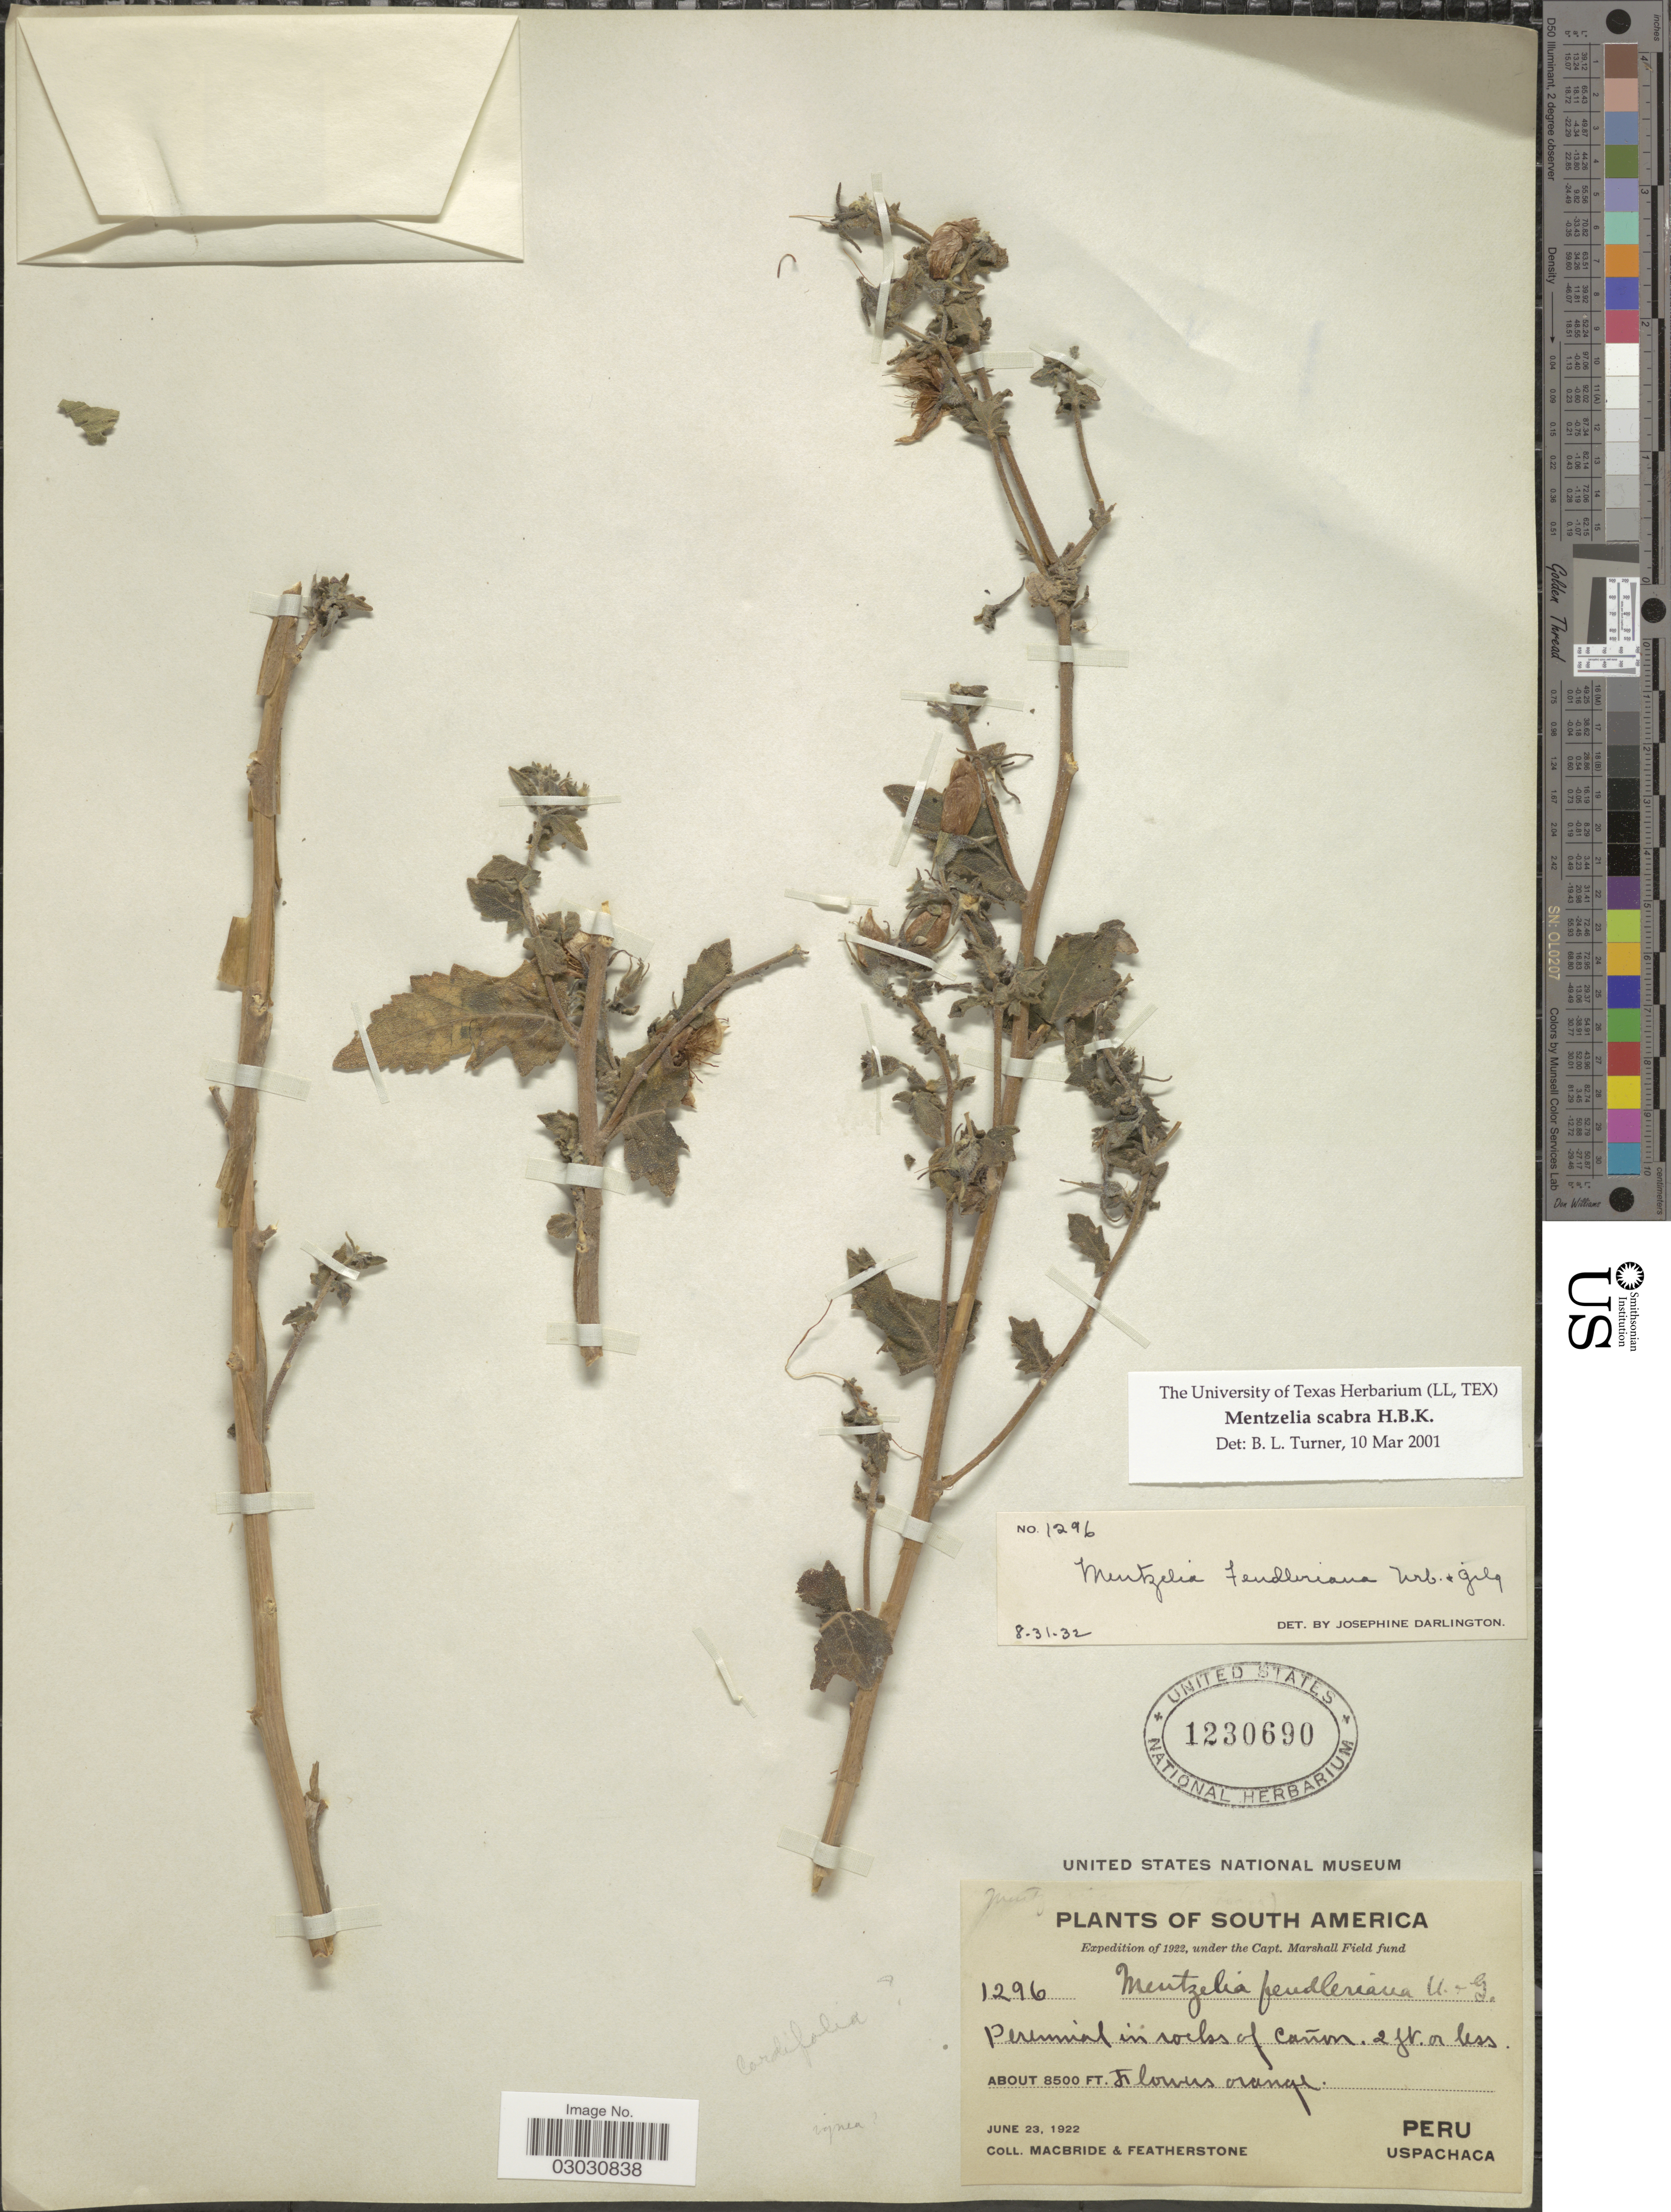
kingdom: Plantae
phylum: Tracheophyta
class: Magnoliopsida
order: Cornales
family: Loasaceae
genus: Mentzelia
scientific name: Mentzelia scabra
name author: Kunth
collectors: Macbride, -- & -. Featherstone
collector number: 1296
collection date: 1922-06-23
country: Peru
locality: Uspachaca.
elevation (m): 2591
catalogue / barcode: US 1230690